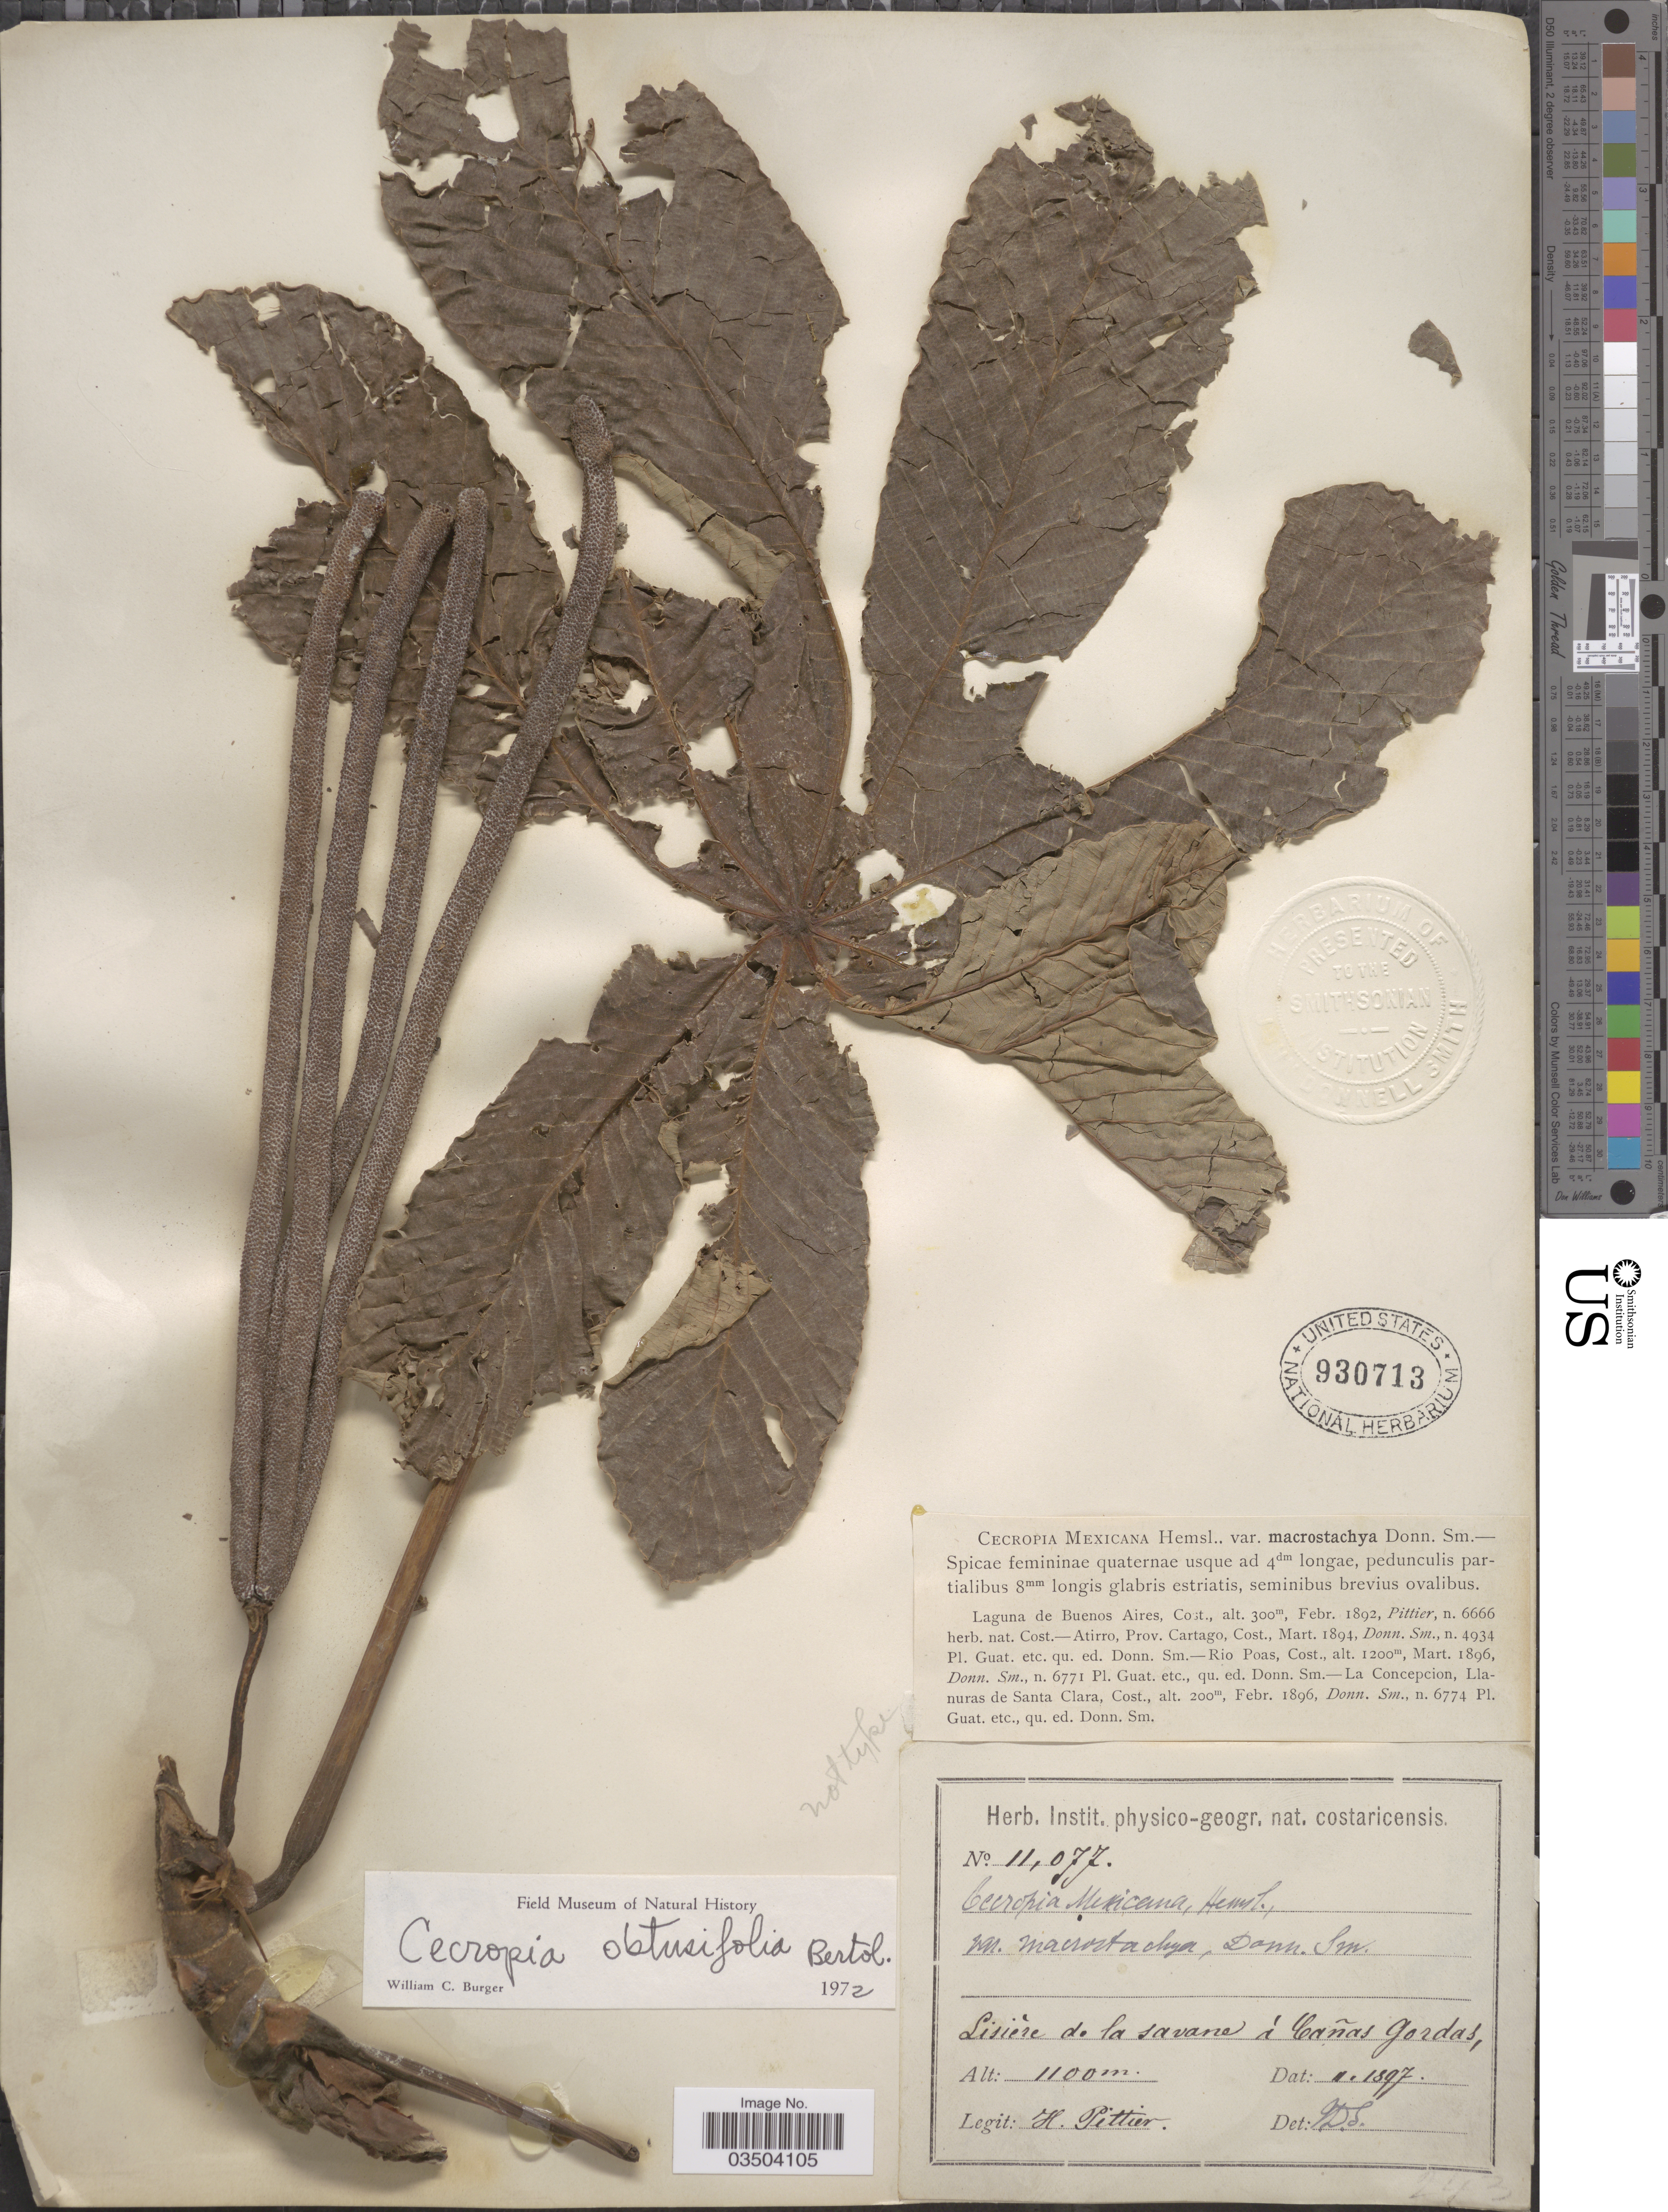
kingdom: Plantae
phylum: Tracheophyta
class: Magnoliopsida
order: Rosales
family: Urticaceae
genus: Cecropia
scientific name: Cecropia obtusifolia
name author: Bertol.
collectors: H. F. Pittier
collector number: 11077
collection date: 1897-02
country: Costa Rica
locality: Lisière de la savane ì* Cañas Gordas.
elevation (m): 1100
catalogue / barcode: US 930713